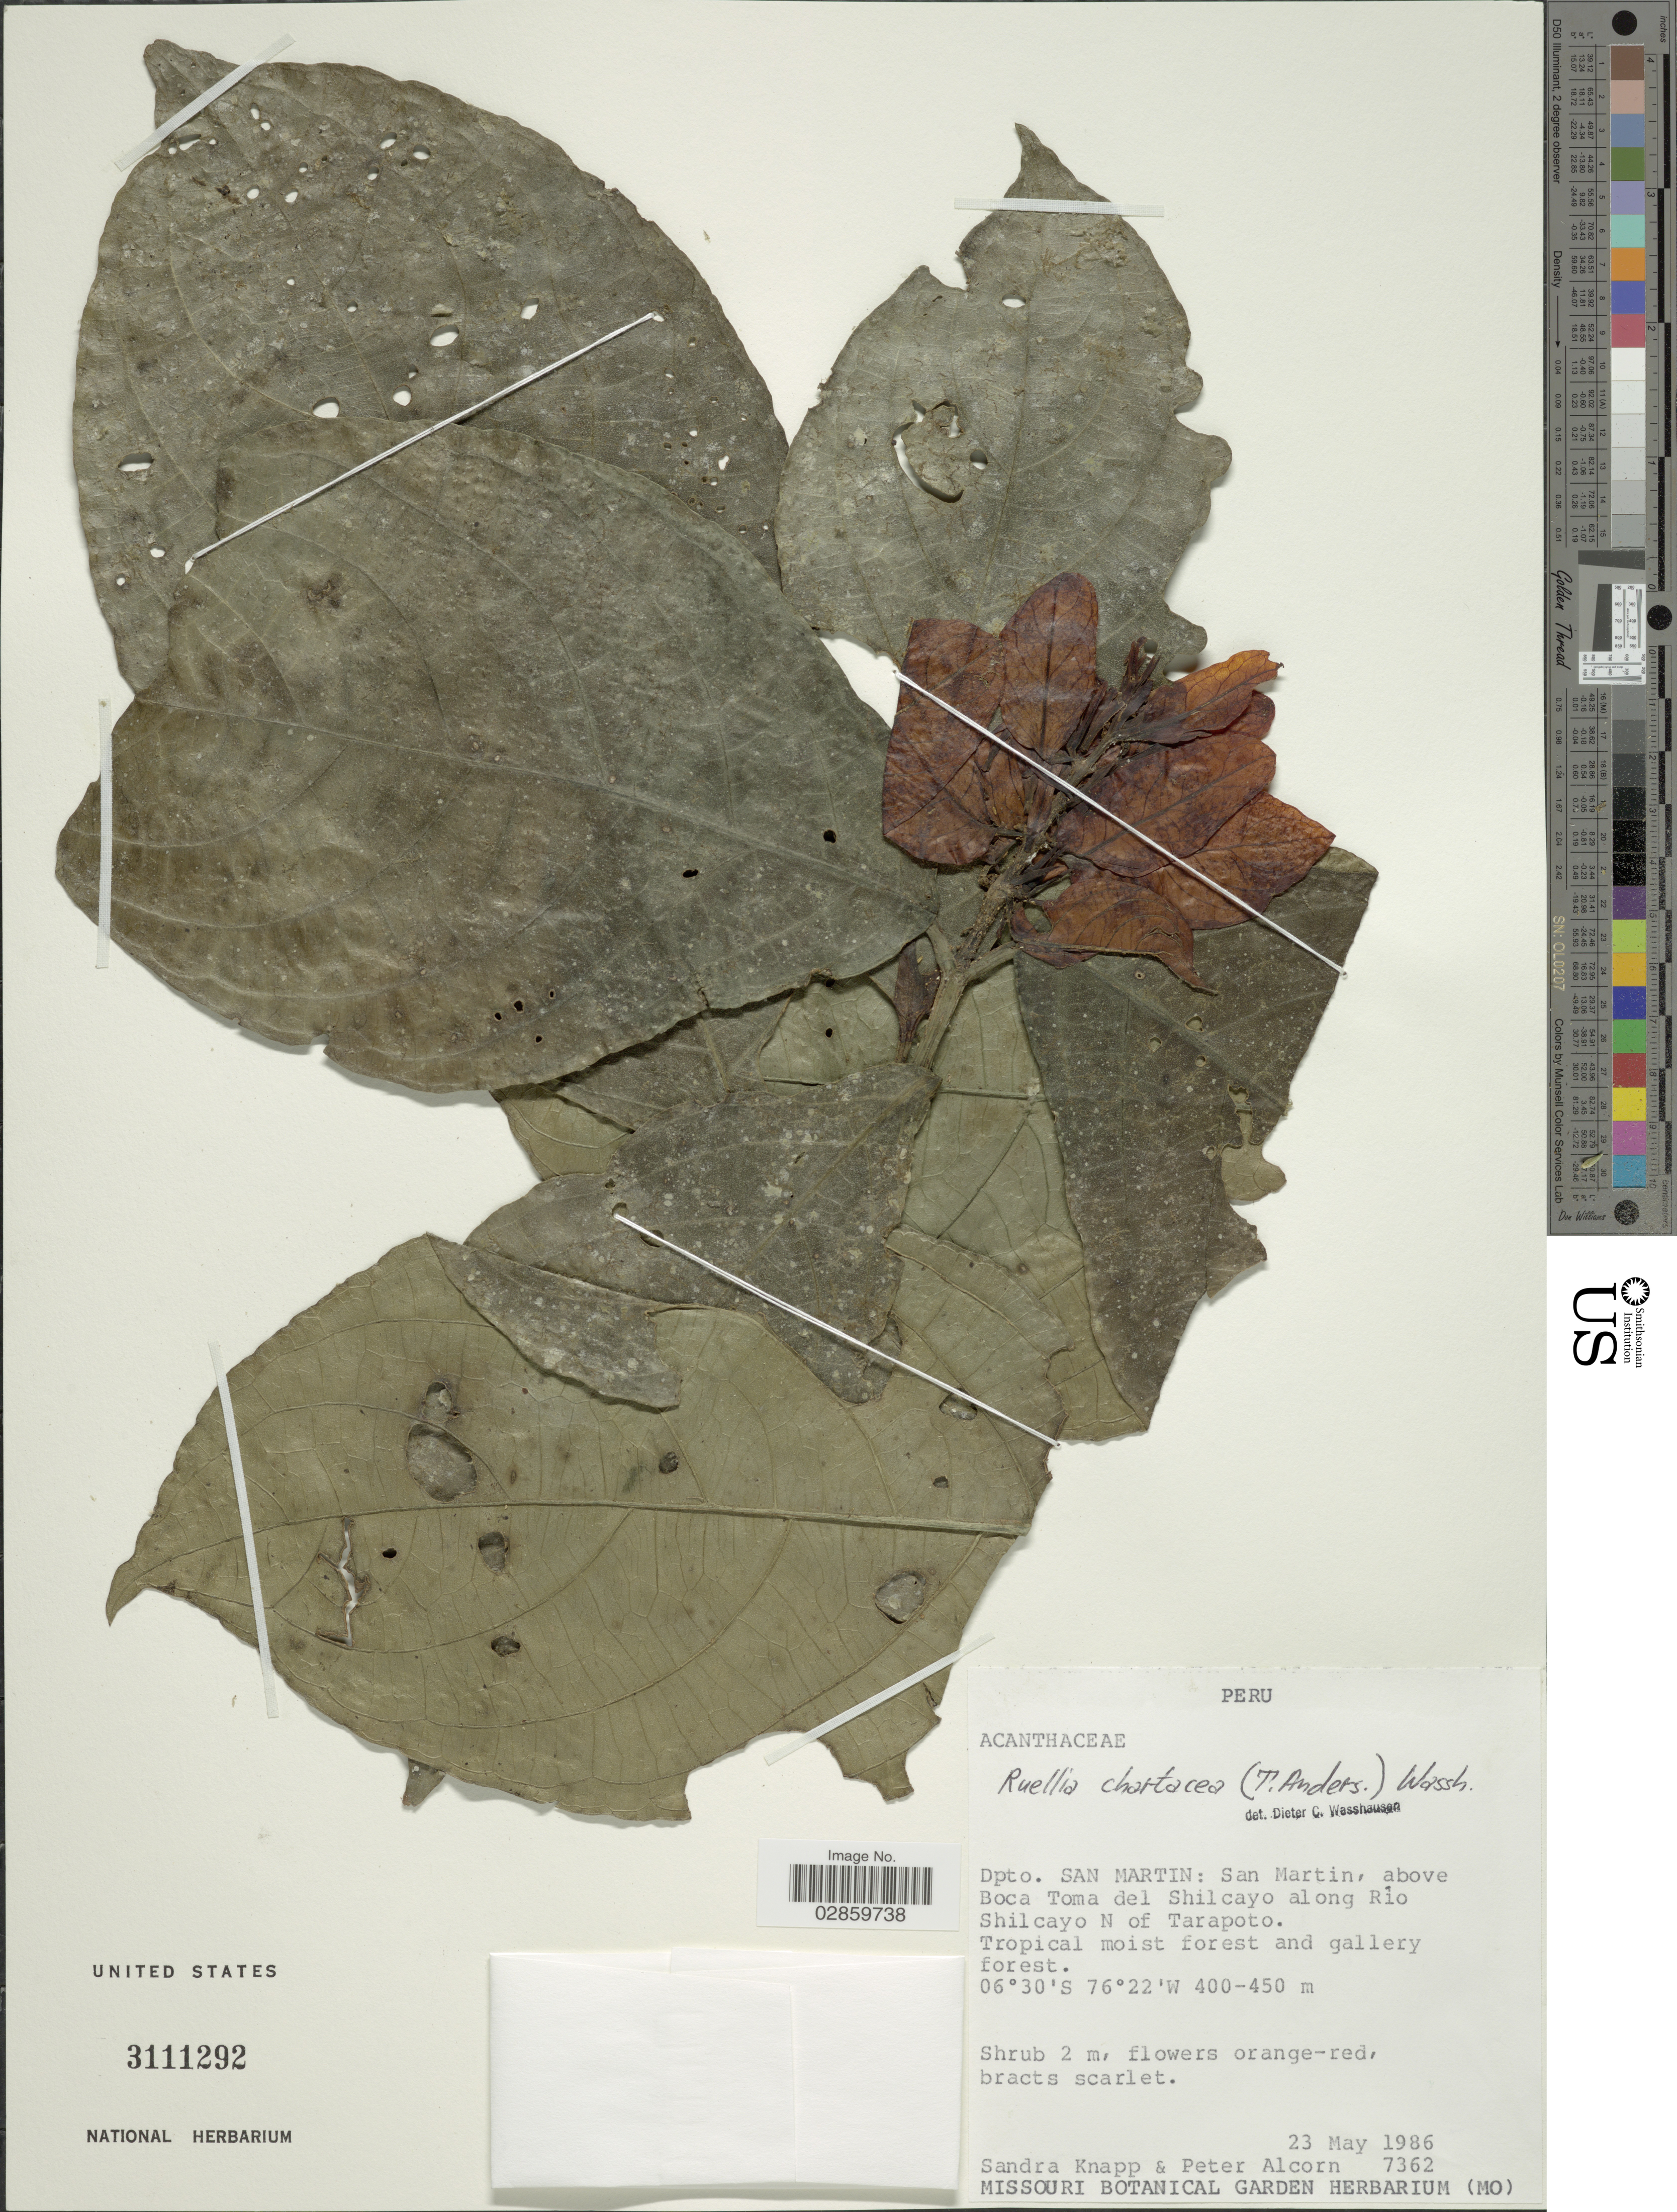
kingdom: Plantae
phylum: Tracheophyta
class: Magnoliopsida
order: Lamiales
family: Acanthaceae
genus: Ruellia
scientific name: Ruellia chartacea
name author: (T. Anderson) Wassh.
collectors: S. Knapp & P. Alcorn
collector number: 7362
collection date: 1986-05-23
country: Peru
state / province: San Martín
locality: Dpto. San Martin: above Boca Toma del Shilcayo along Río Shilcayo N of Tarapoto.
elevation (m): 400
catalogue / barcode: US 3111292